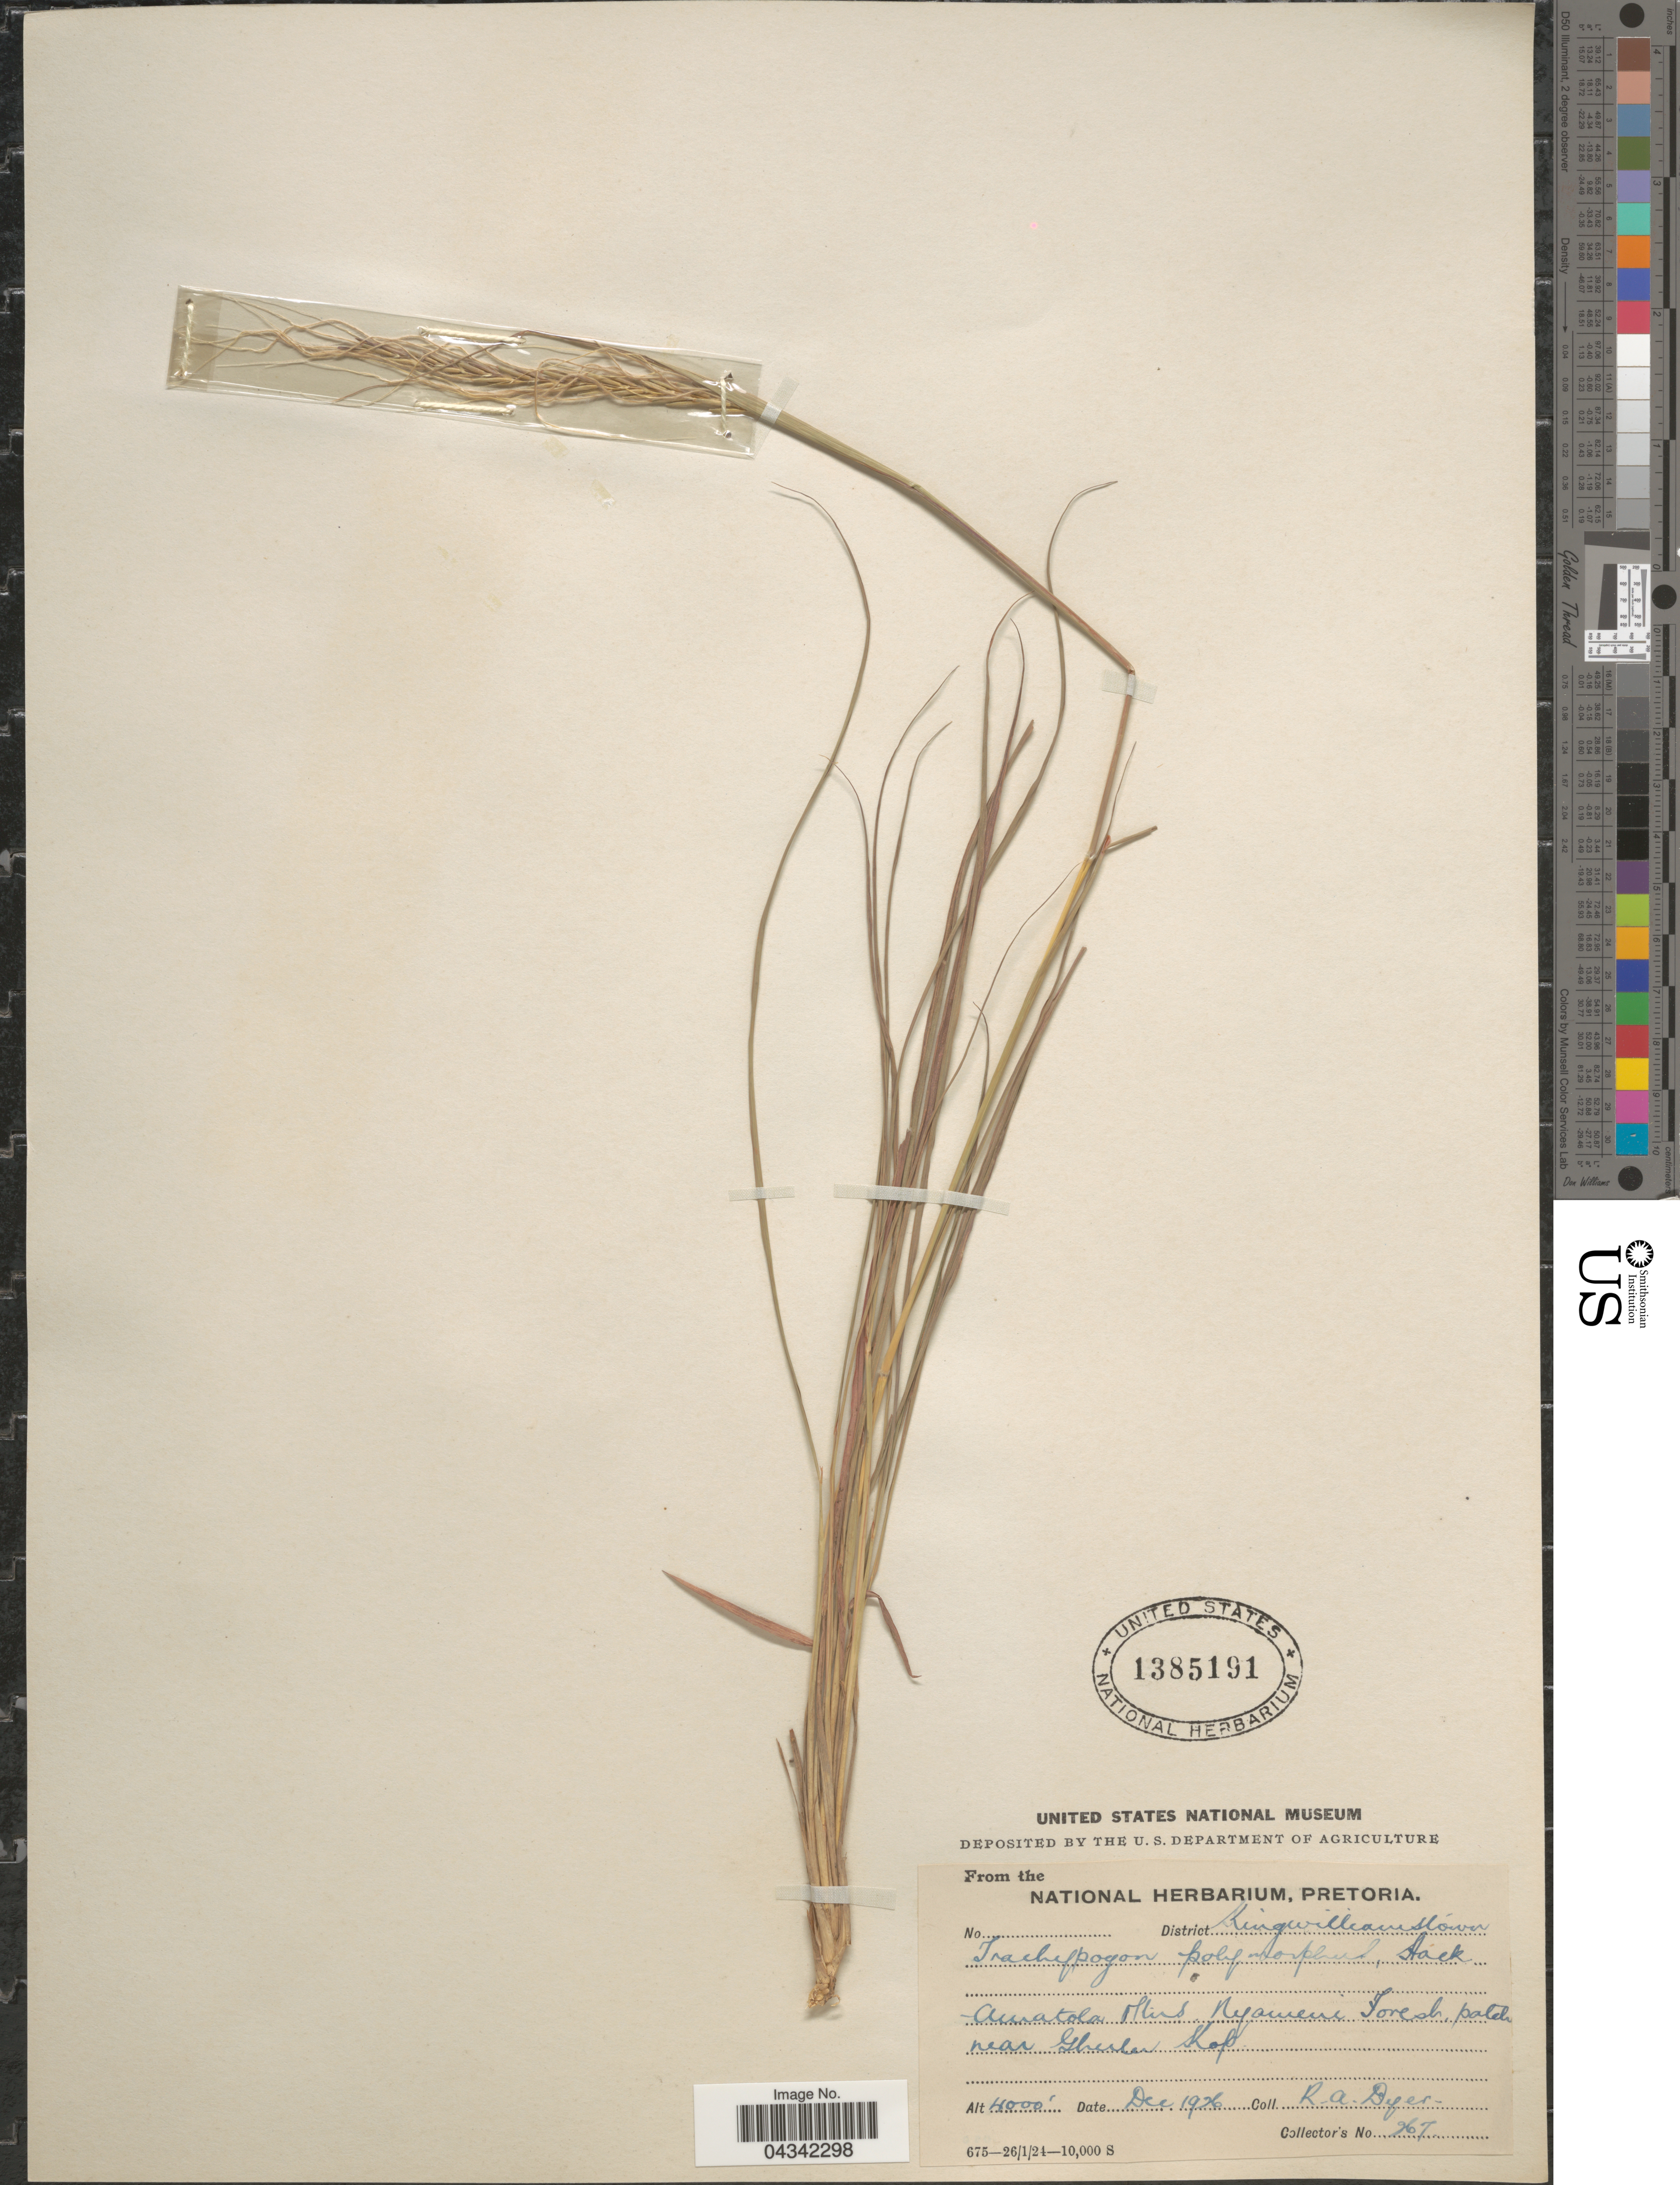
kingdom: Plantae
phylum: Tracheophyta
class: Liliopsida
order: Poales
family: Poaceae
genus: Trachypogon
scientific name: Trachypogon spicatus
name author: (L. f.) Kuntze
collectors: R. A. Dyer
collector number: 267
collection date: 1926-12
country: South Africa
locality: District Kingwillamstown. Amatola Mtns Nyameni Forest, patch near Ghulu Kop.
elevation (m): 1219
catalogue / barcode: US 1385191